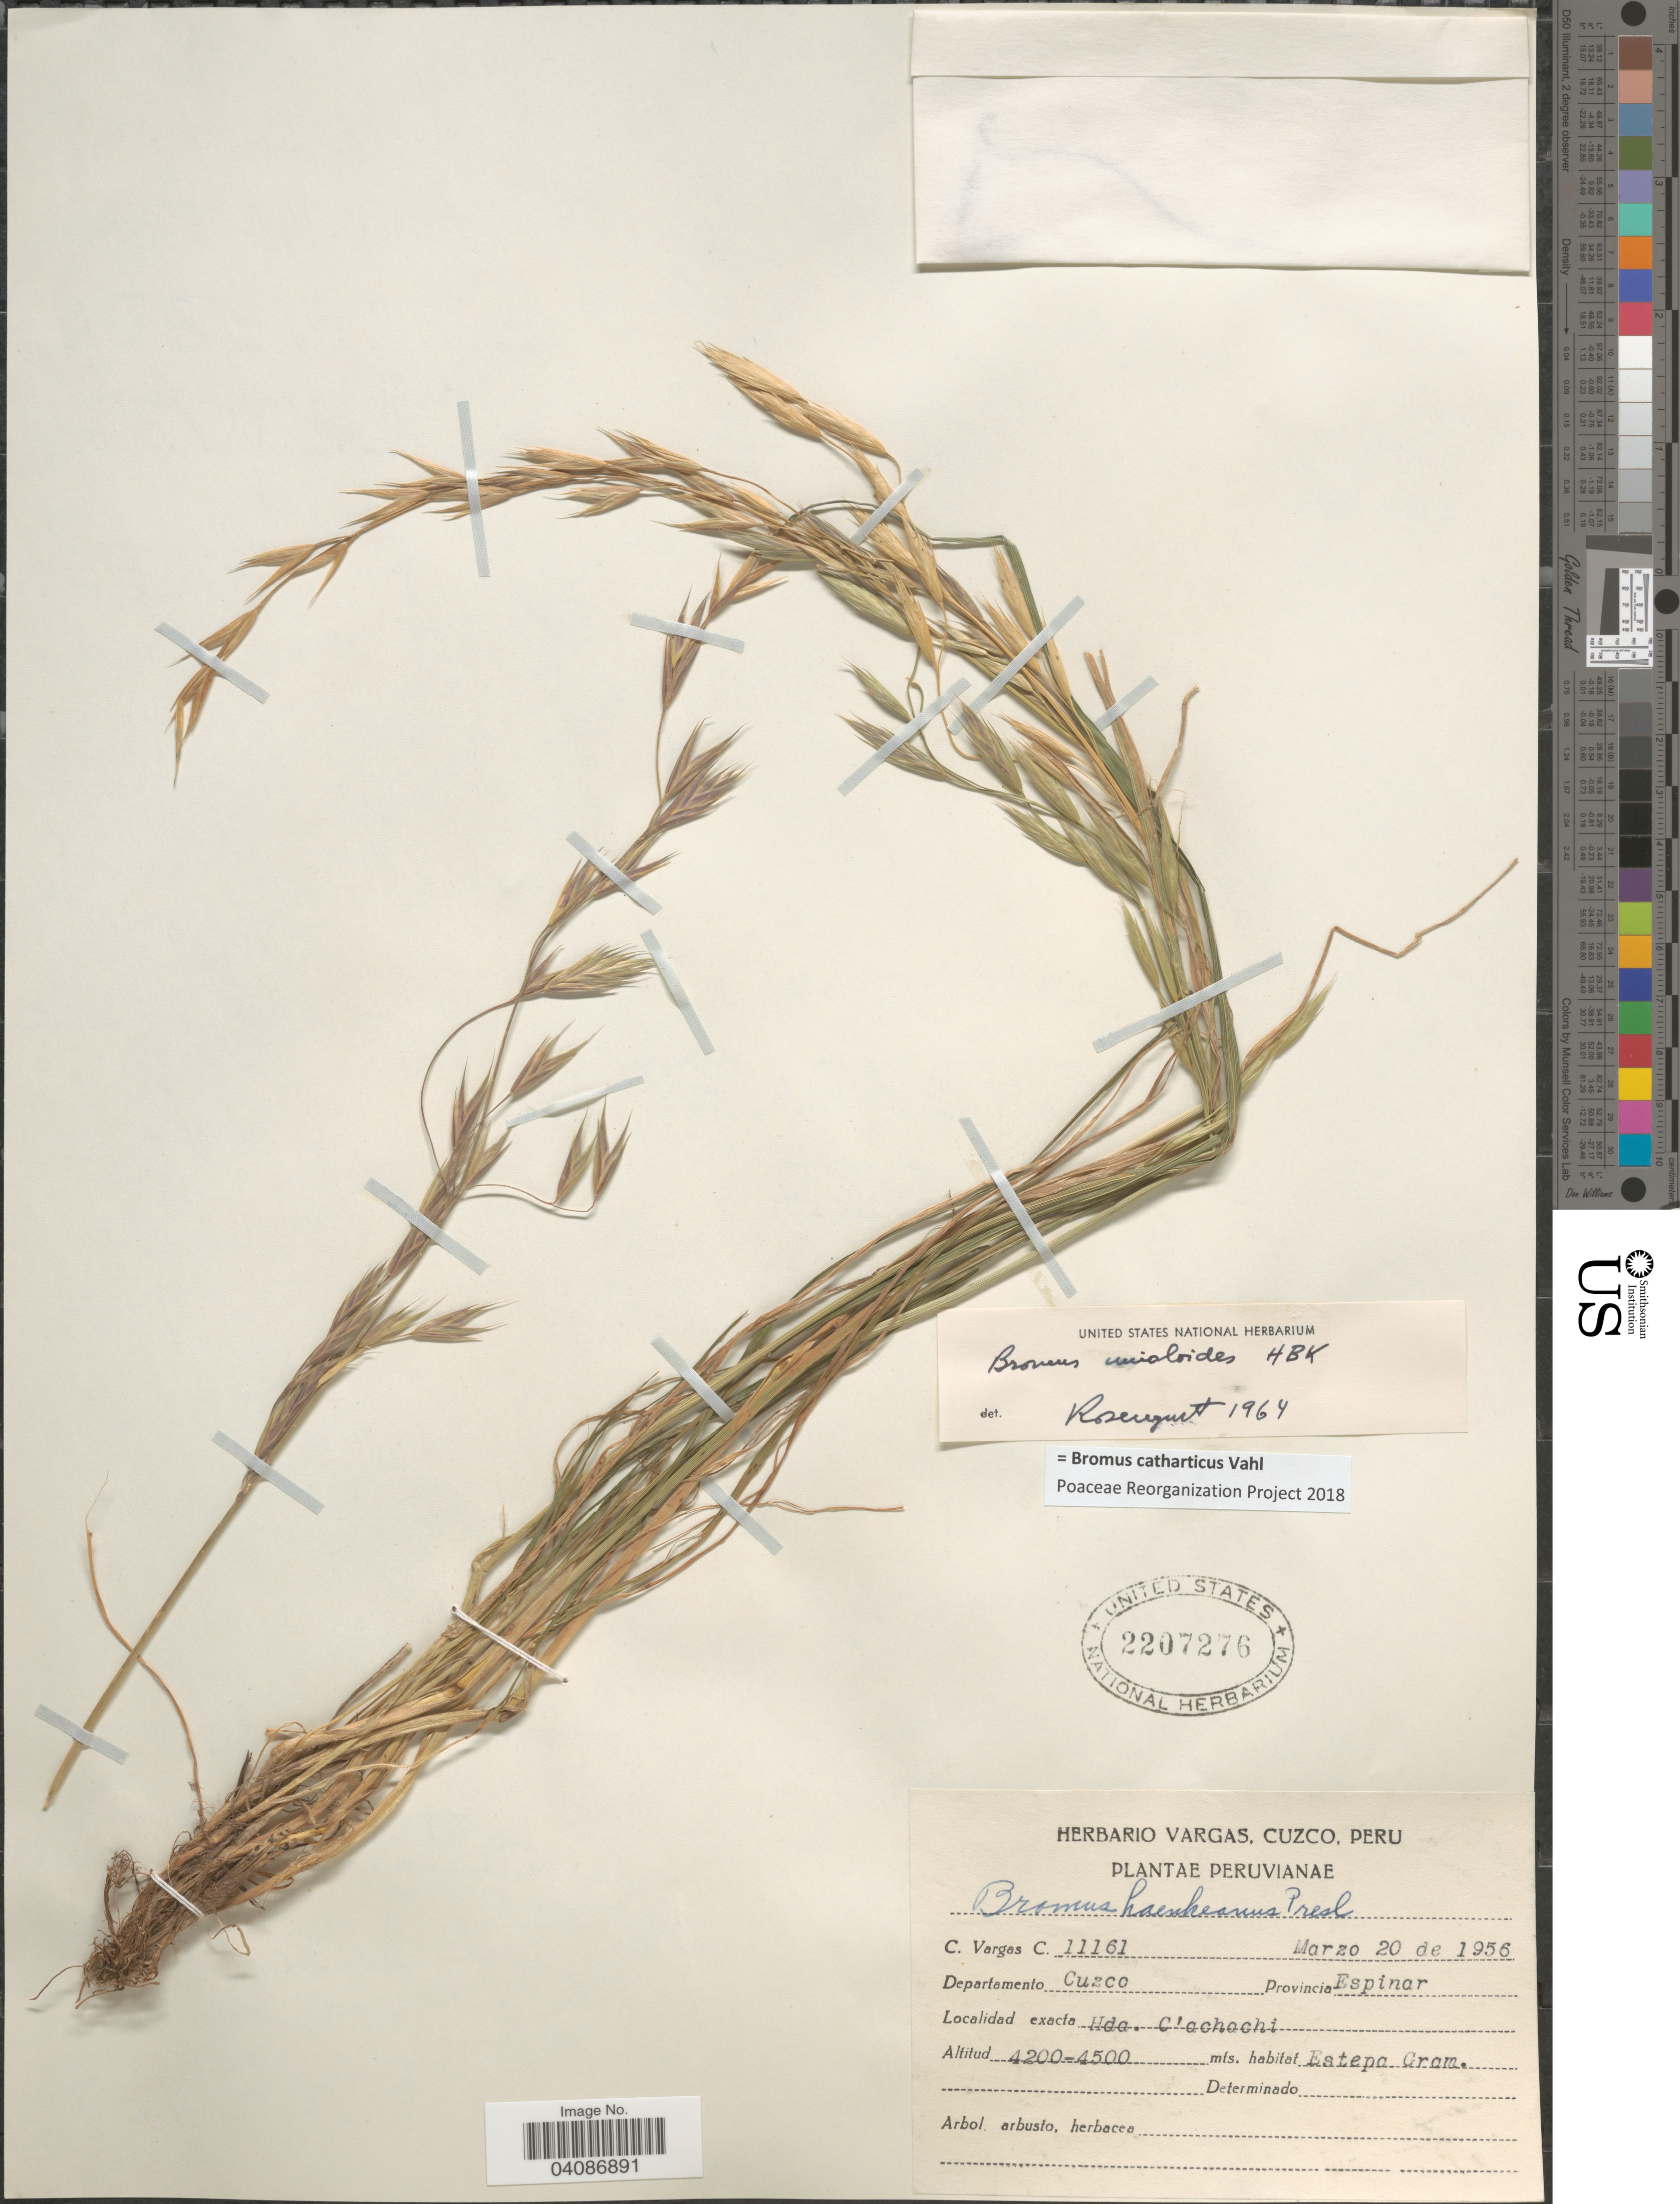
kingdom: Plantae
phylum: Tracheophyta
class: Liliopsida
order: Poales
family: Poaceae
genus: Bromus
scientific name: Bromus catharticus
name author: Vahl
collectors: C. Vargas Calderón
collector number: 11161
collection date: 1956-03-20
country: Peru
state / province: Cusco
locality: Departamento Cuzco. Provincia Espinar. Hda. C'achochi.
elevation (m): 4200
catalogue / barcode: US 2207276